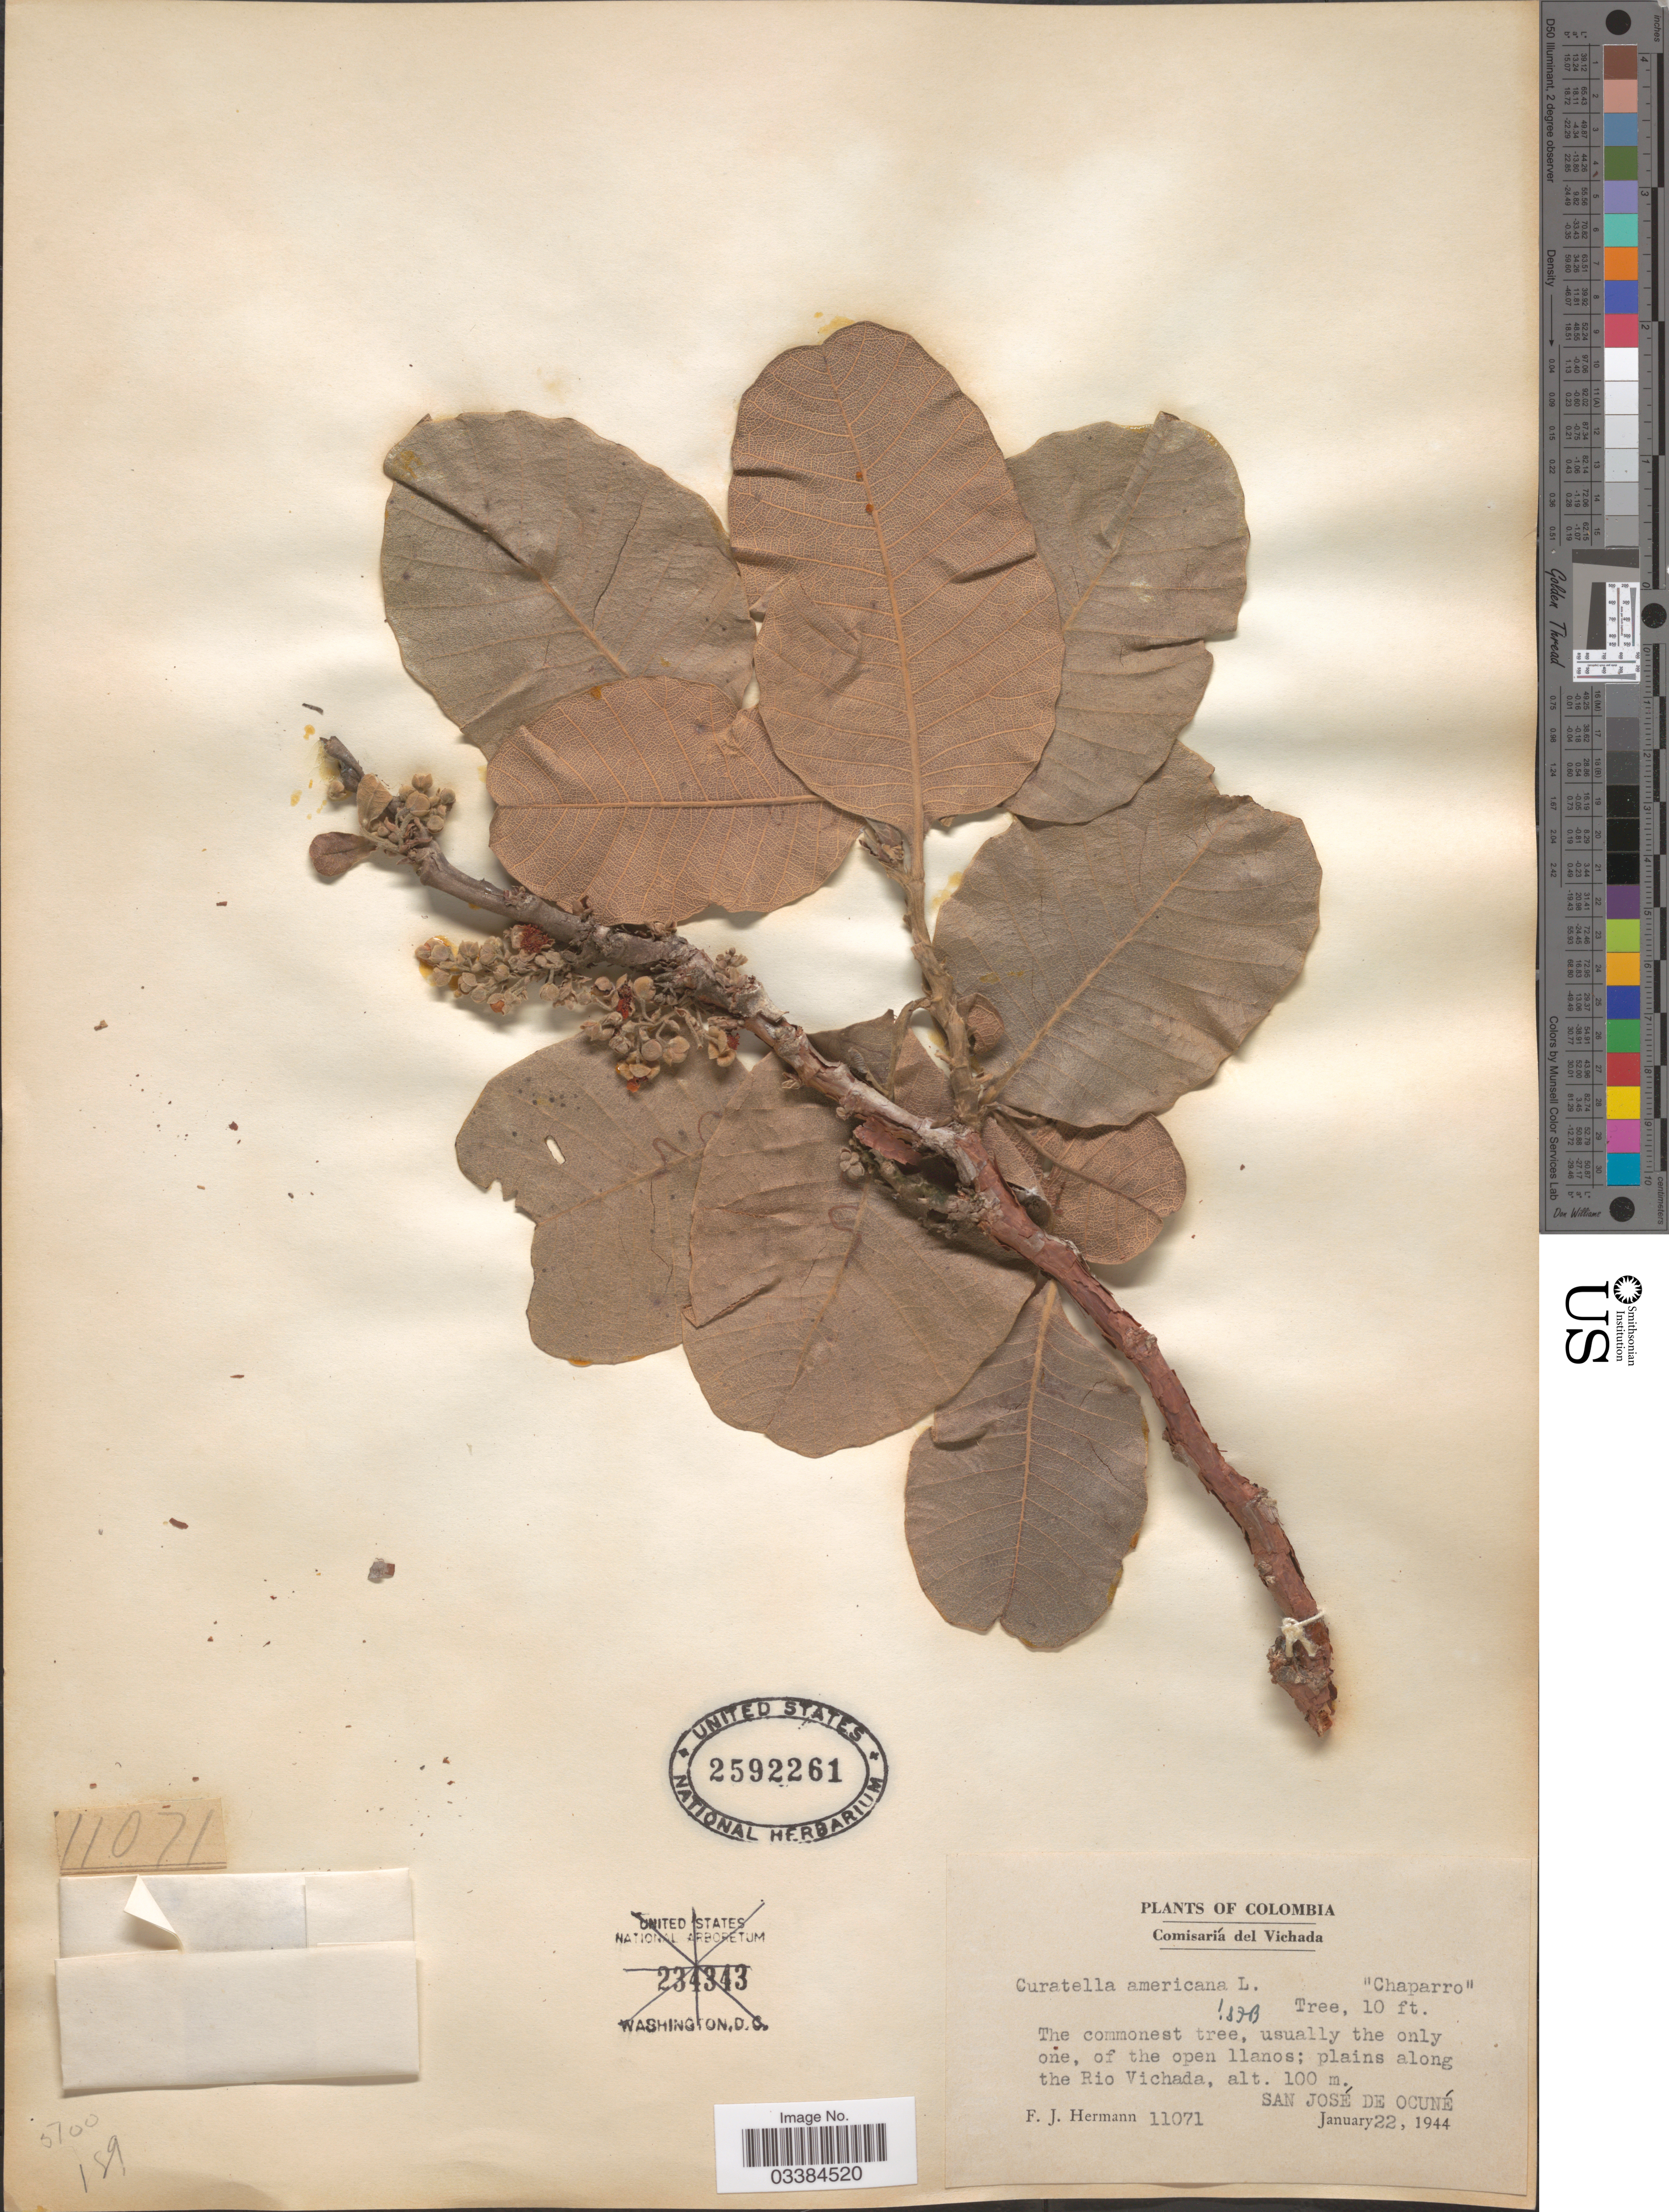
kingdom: Plantae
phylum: Tracheophyta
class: Magnoliopsida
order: Dilleniales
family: Dilleniaceae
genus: Curatella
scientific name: Curatella americana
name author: L.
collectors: F. J. Hermann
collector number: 11071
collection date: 1944-01-22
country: Colombia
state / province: Vichada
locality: Comisaría del Vichada. Plains along the Rio Vichada, San José de Ocuné.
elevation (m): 100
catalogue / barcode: US 2592261